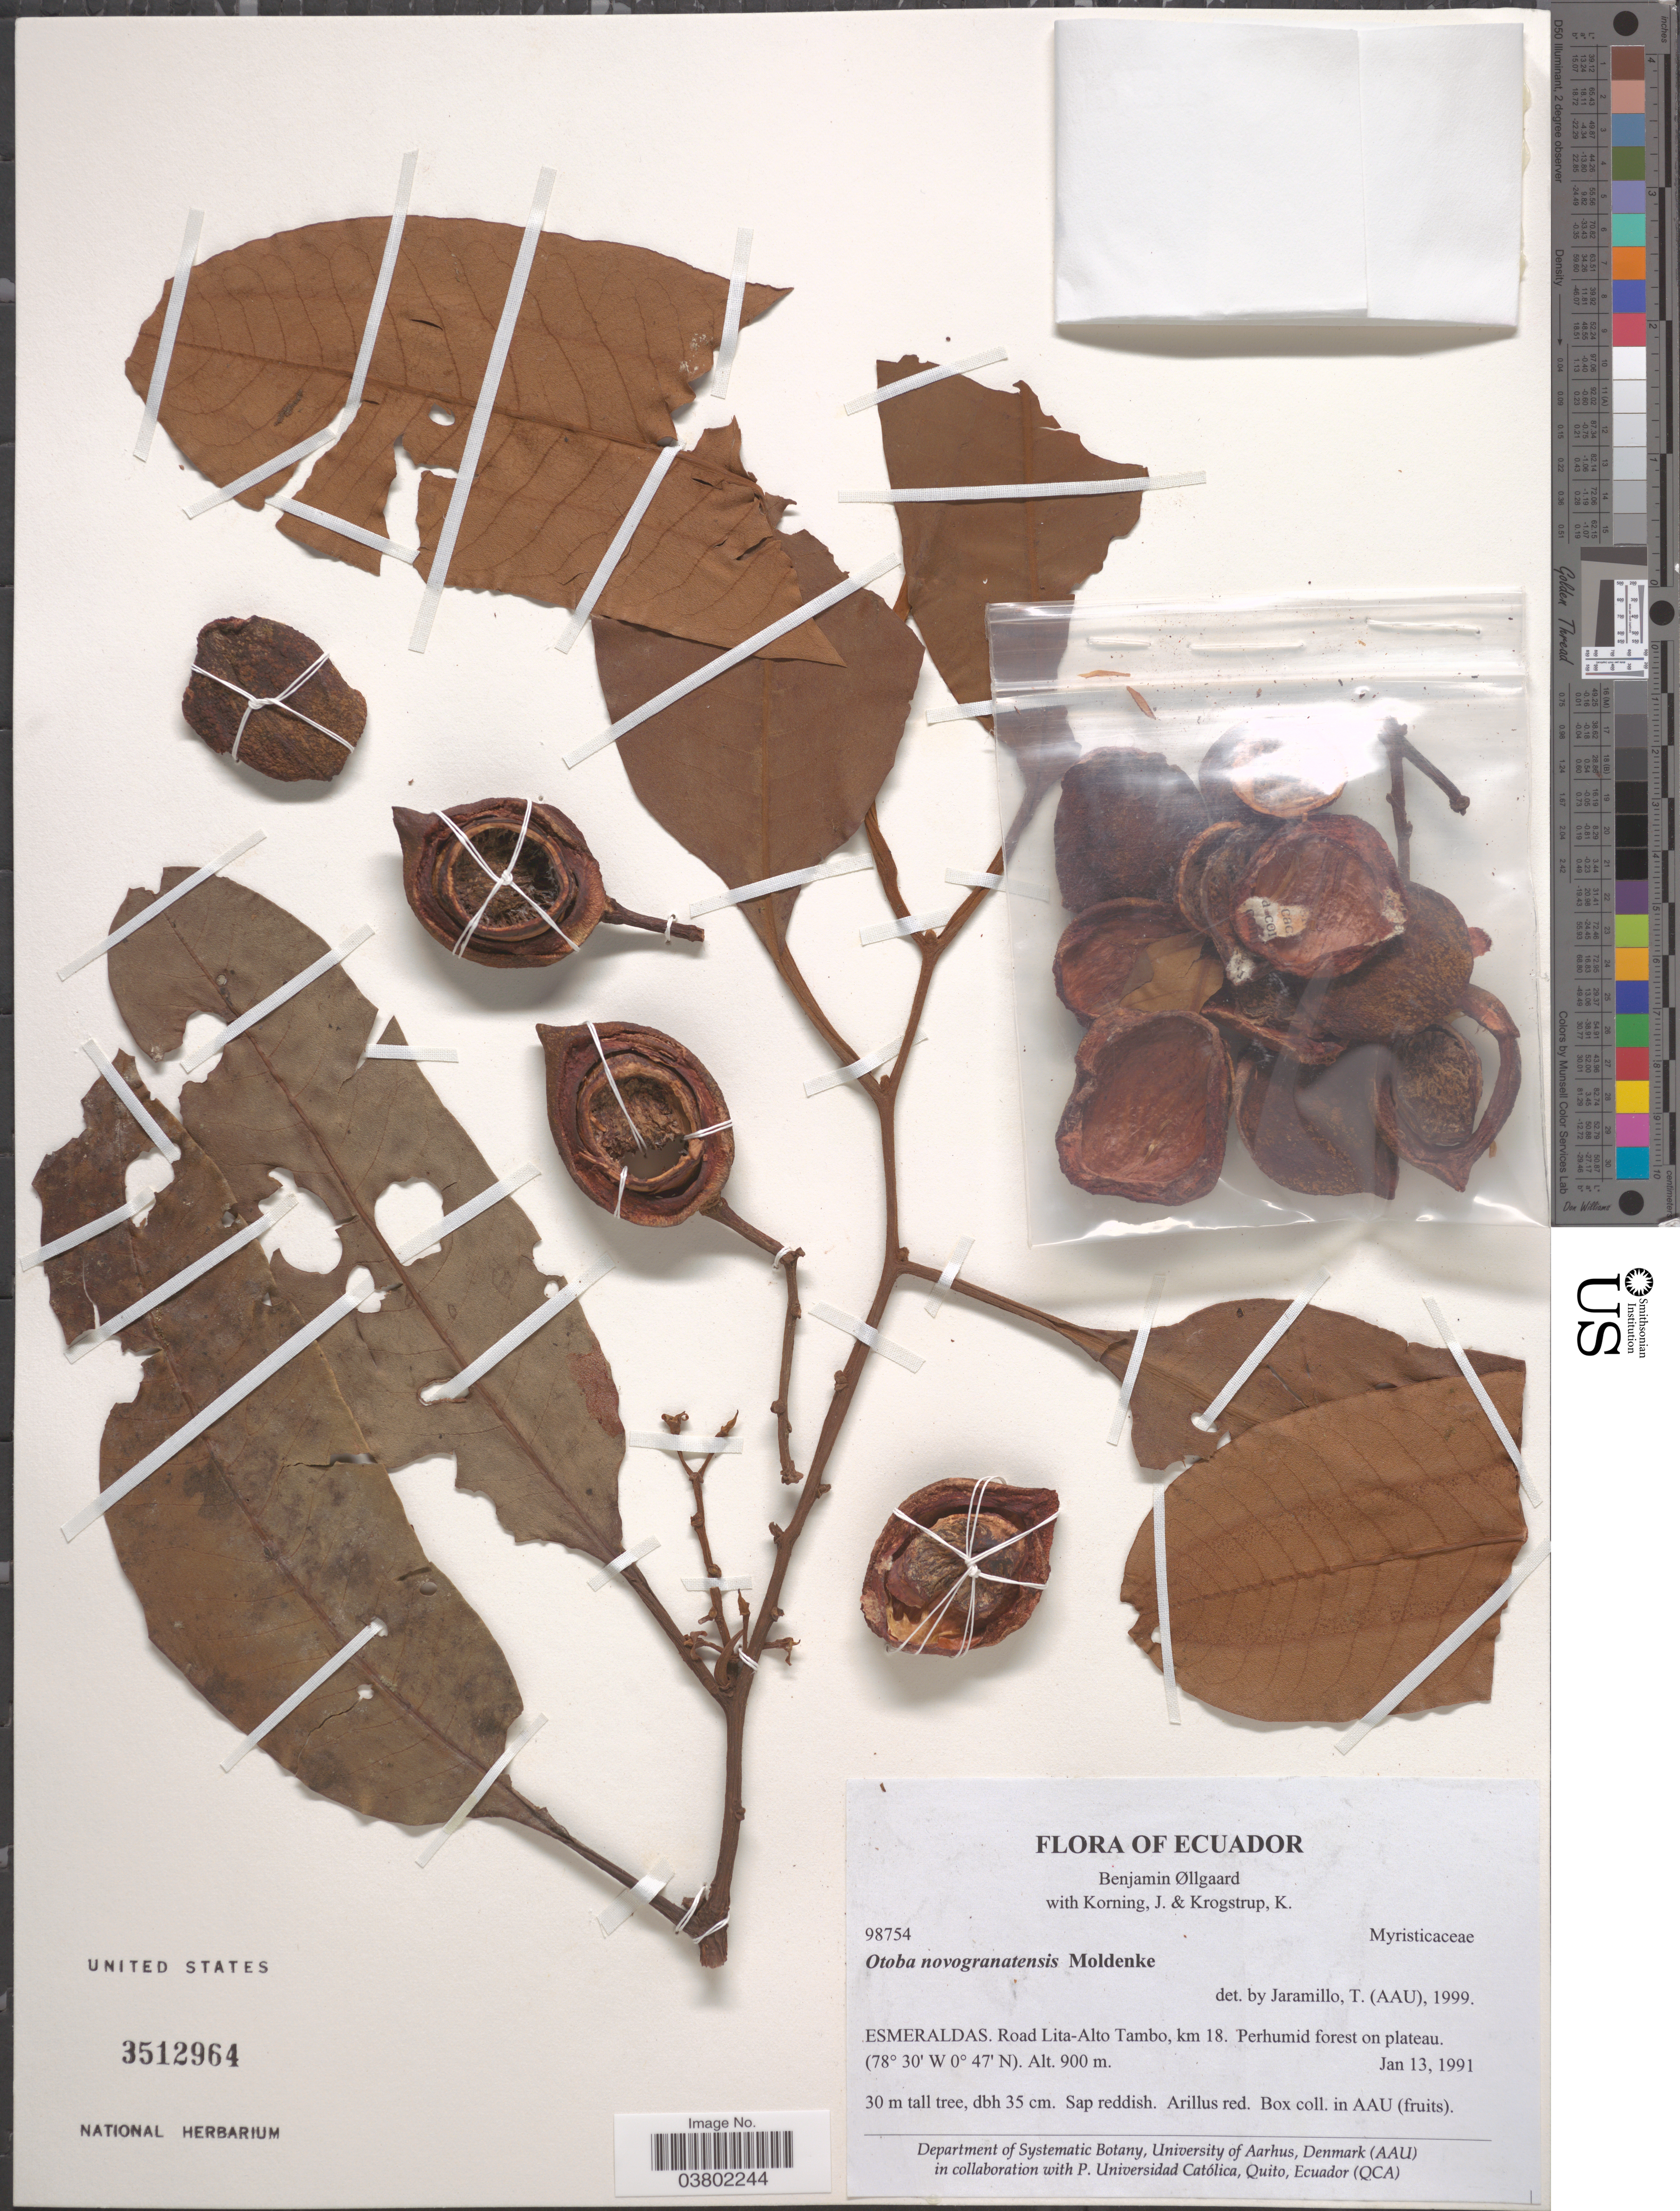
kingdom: Plantae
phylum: Tracheophyta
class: Magnoliopsida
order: Magnoliales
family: Myristicaceae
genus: Otoba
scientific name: Otoba novogranatensis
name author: Moldenke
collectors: B. Øllgaard, J. Korning & K. Krogstrup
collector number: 98754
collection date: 1991-01-13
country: Ecuador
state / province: Esmeraldas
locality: Road Lita - Alto Tambo, km 18.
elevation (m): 900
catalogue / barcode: US 3512964